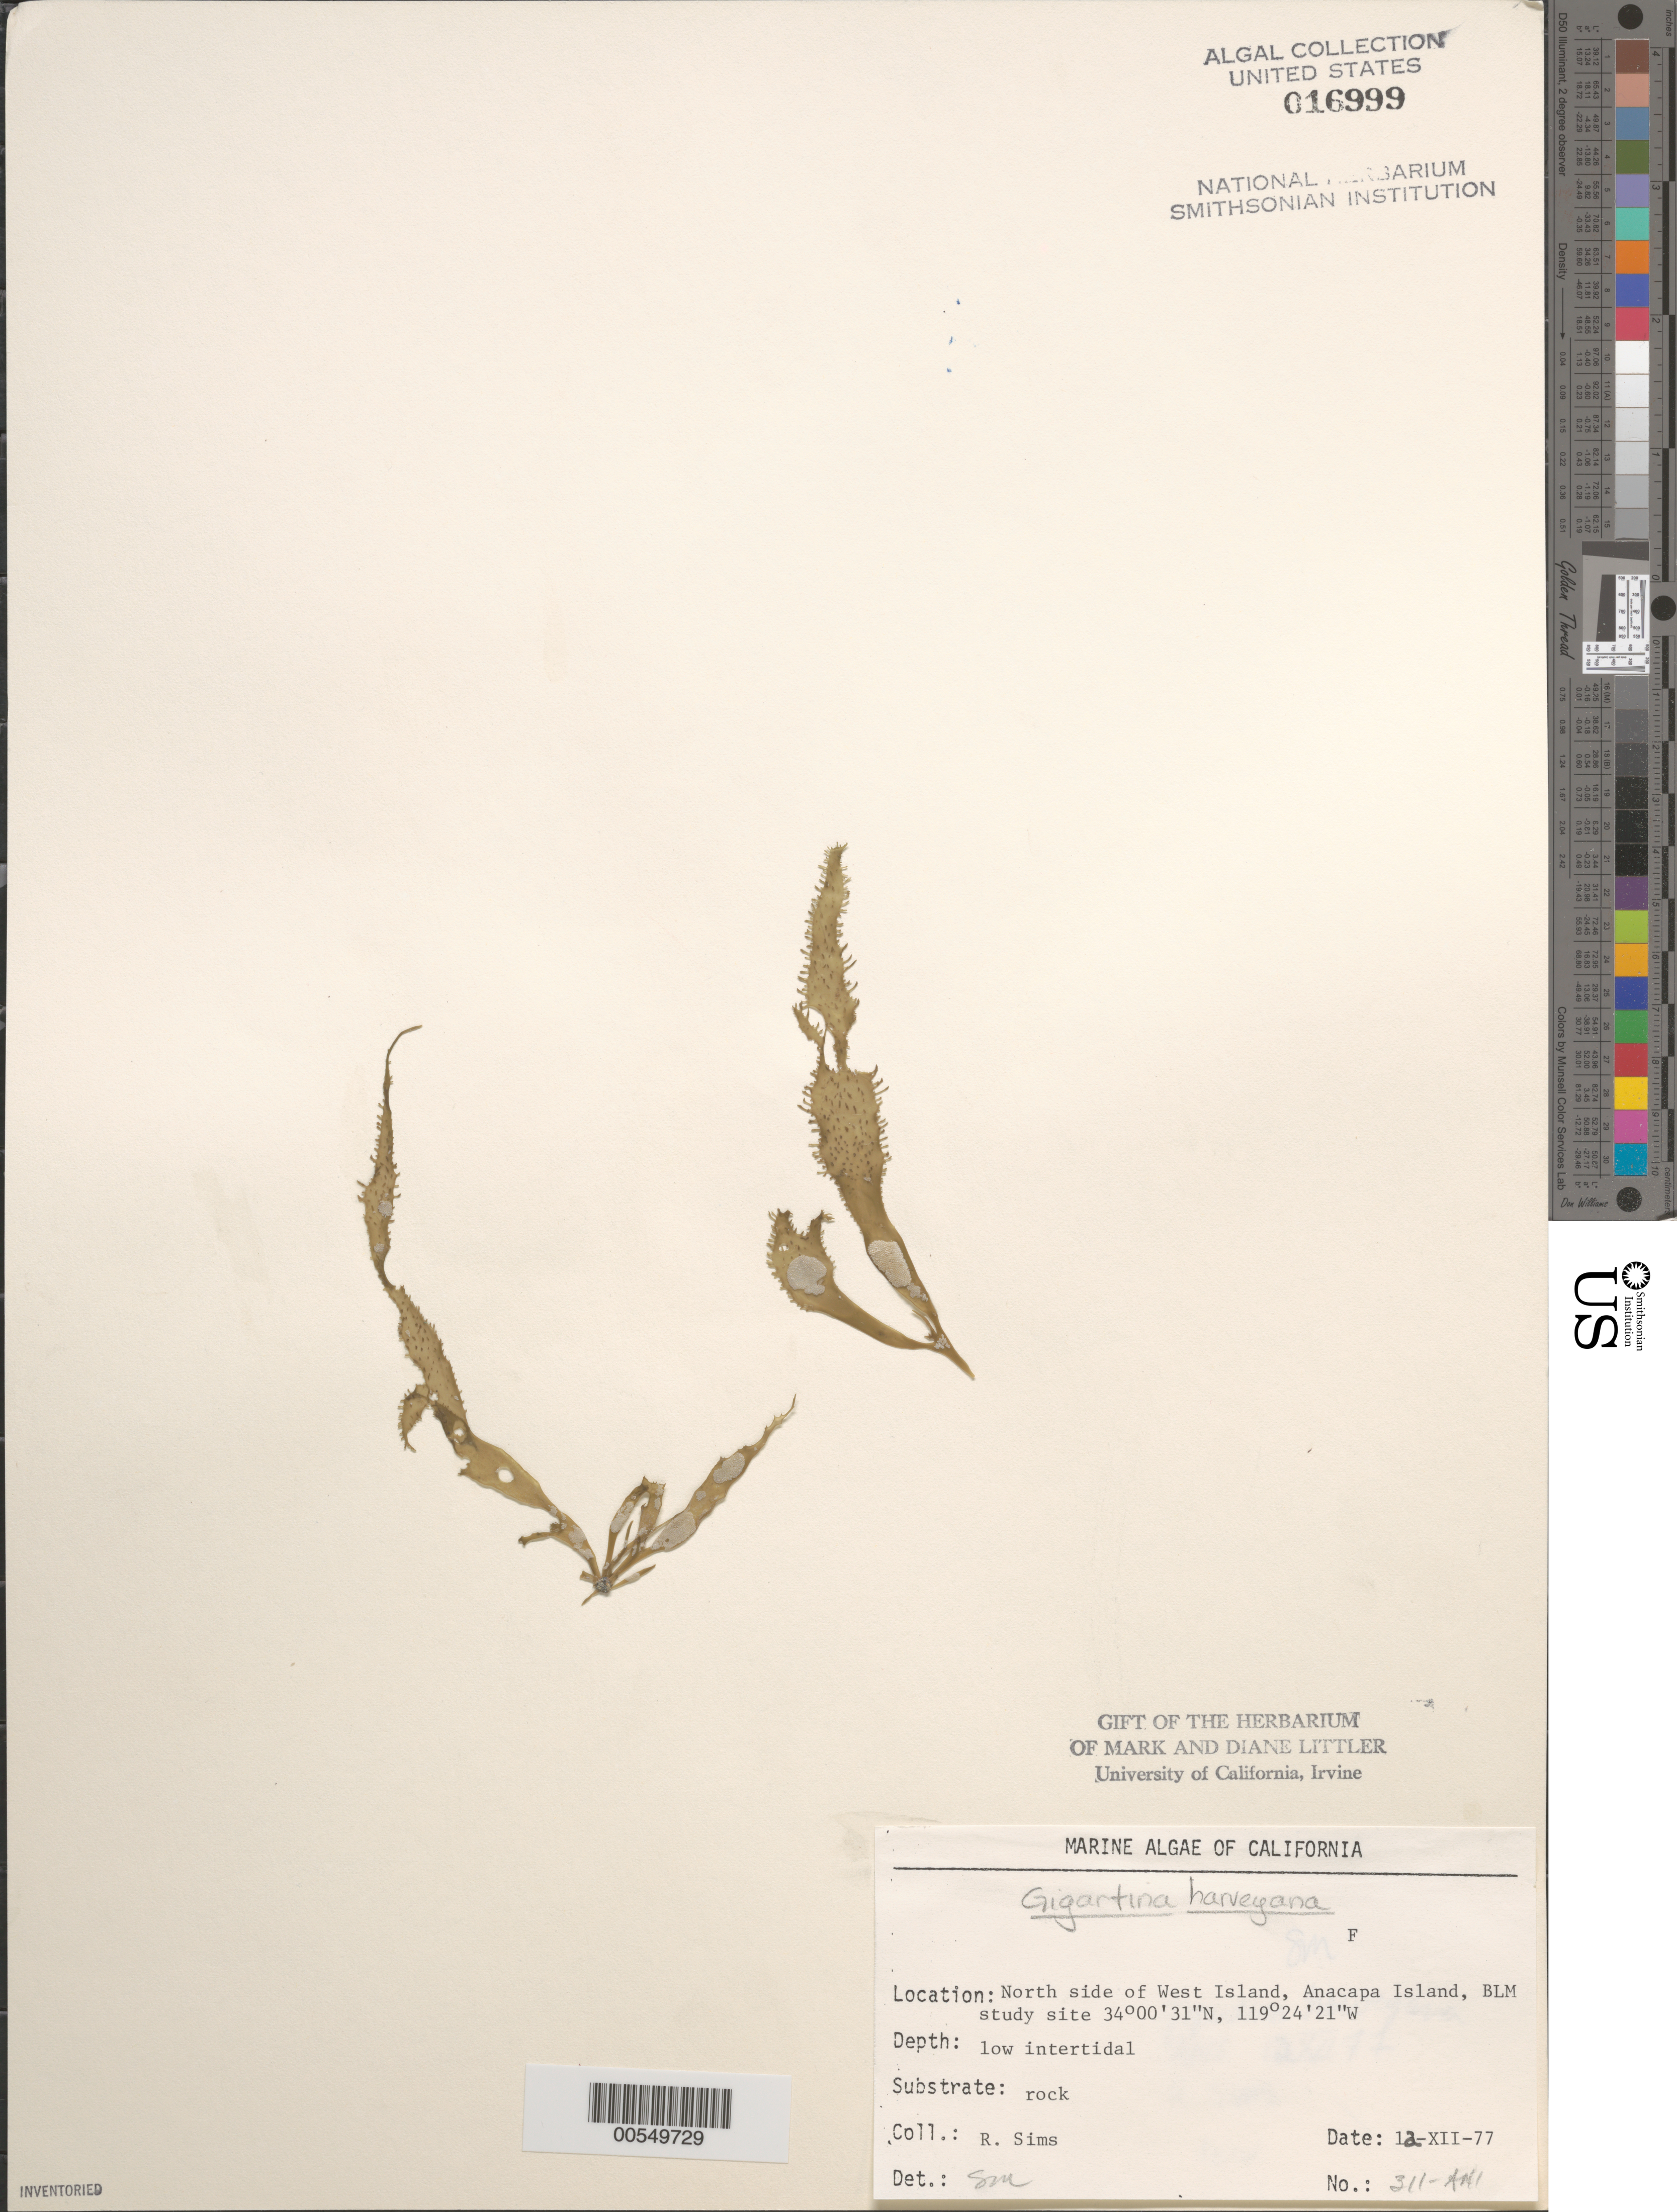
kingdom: Plantae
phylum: Rhodophyta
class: Florideophyceae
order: Gigartinales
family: Gigartinaceae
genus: Chondracanthus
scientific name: Chondracanthus harveyanus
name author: (Kütz.) Guiry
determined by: Algae name updating Project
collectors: R. H. Sims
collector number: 311-ANI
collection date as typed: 12 Dec 1977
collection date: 1977-12-12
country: United States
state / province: California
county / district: Ventura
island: Anacapa Island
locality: North side of west island, northwest end of Frenchy's Cove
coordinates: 34 00'31"N, 119 24'21"W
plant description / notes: BLM-SOCALBIGHT Rocky Intertidal Survey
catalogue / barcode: US 16999